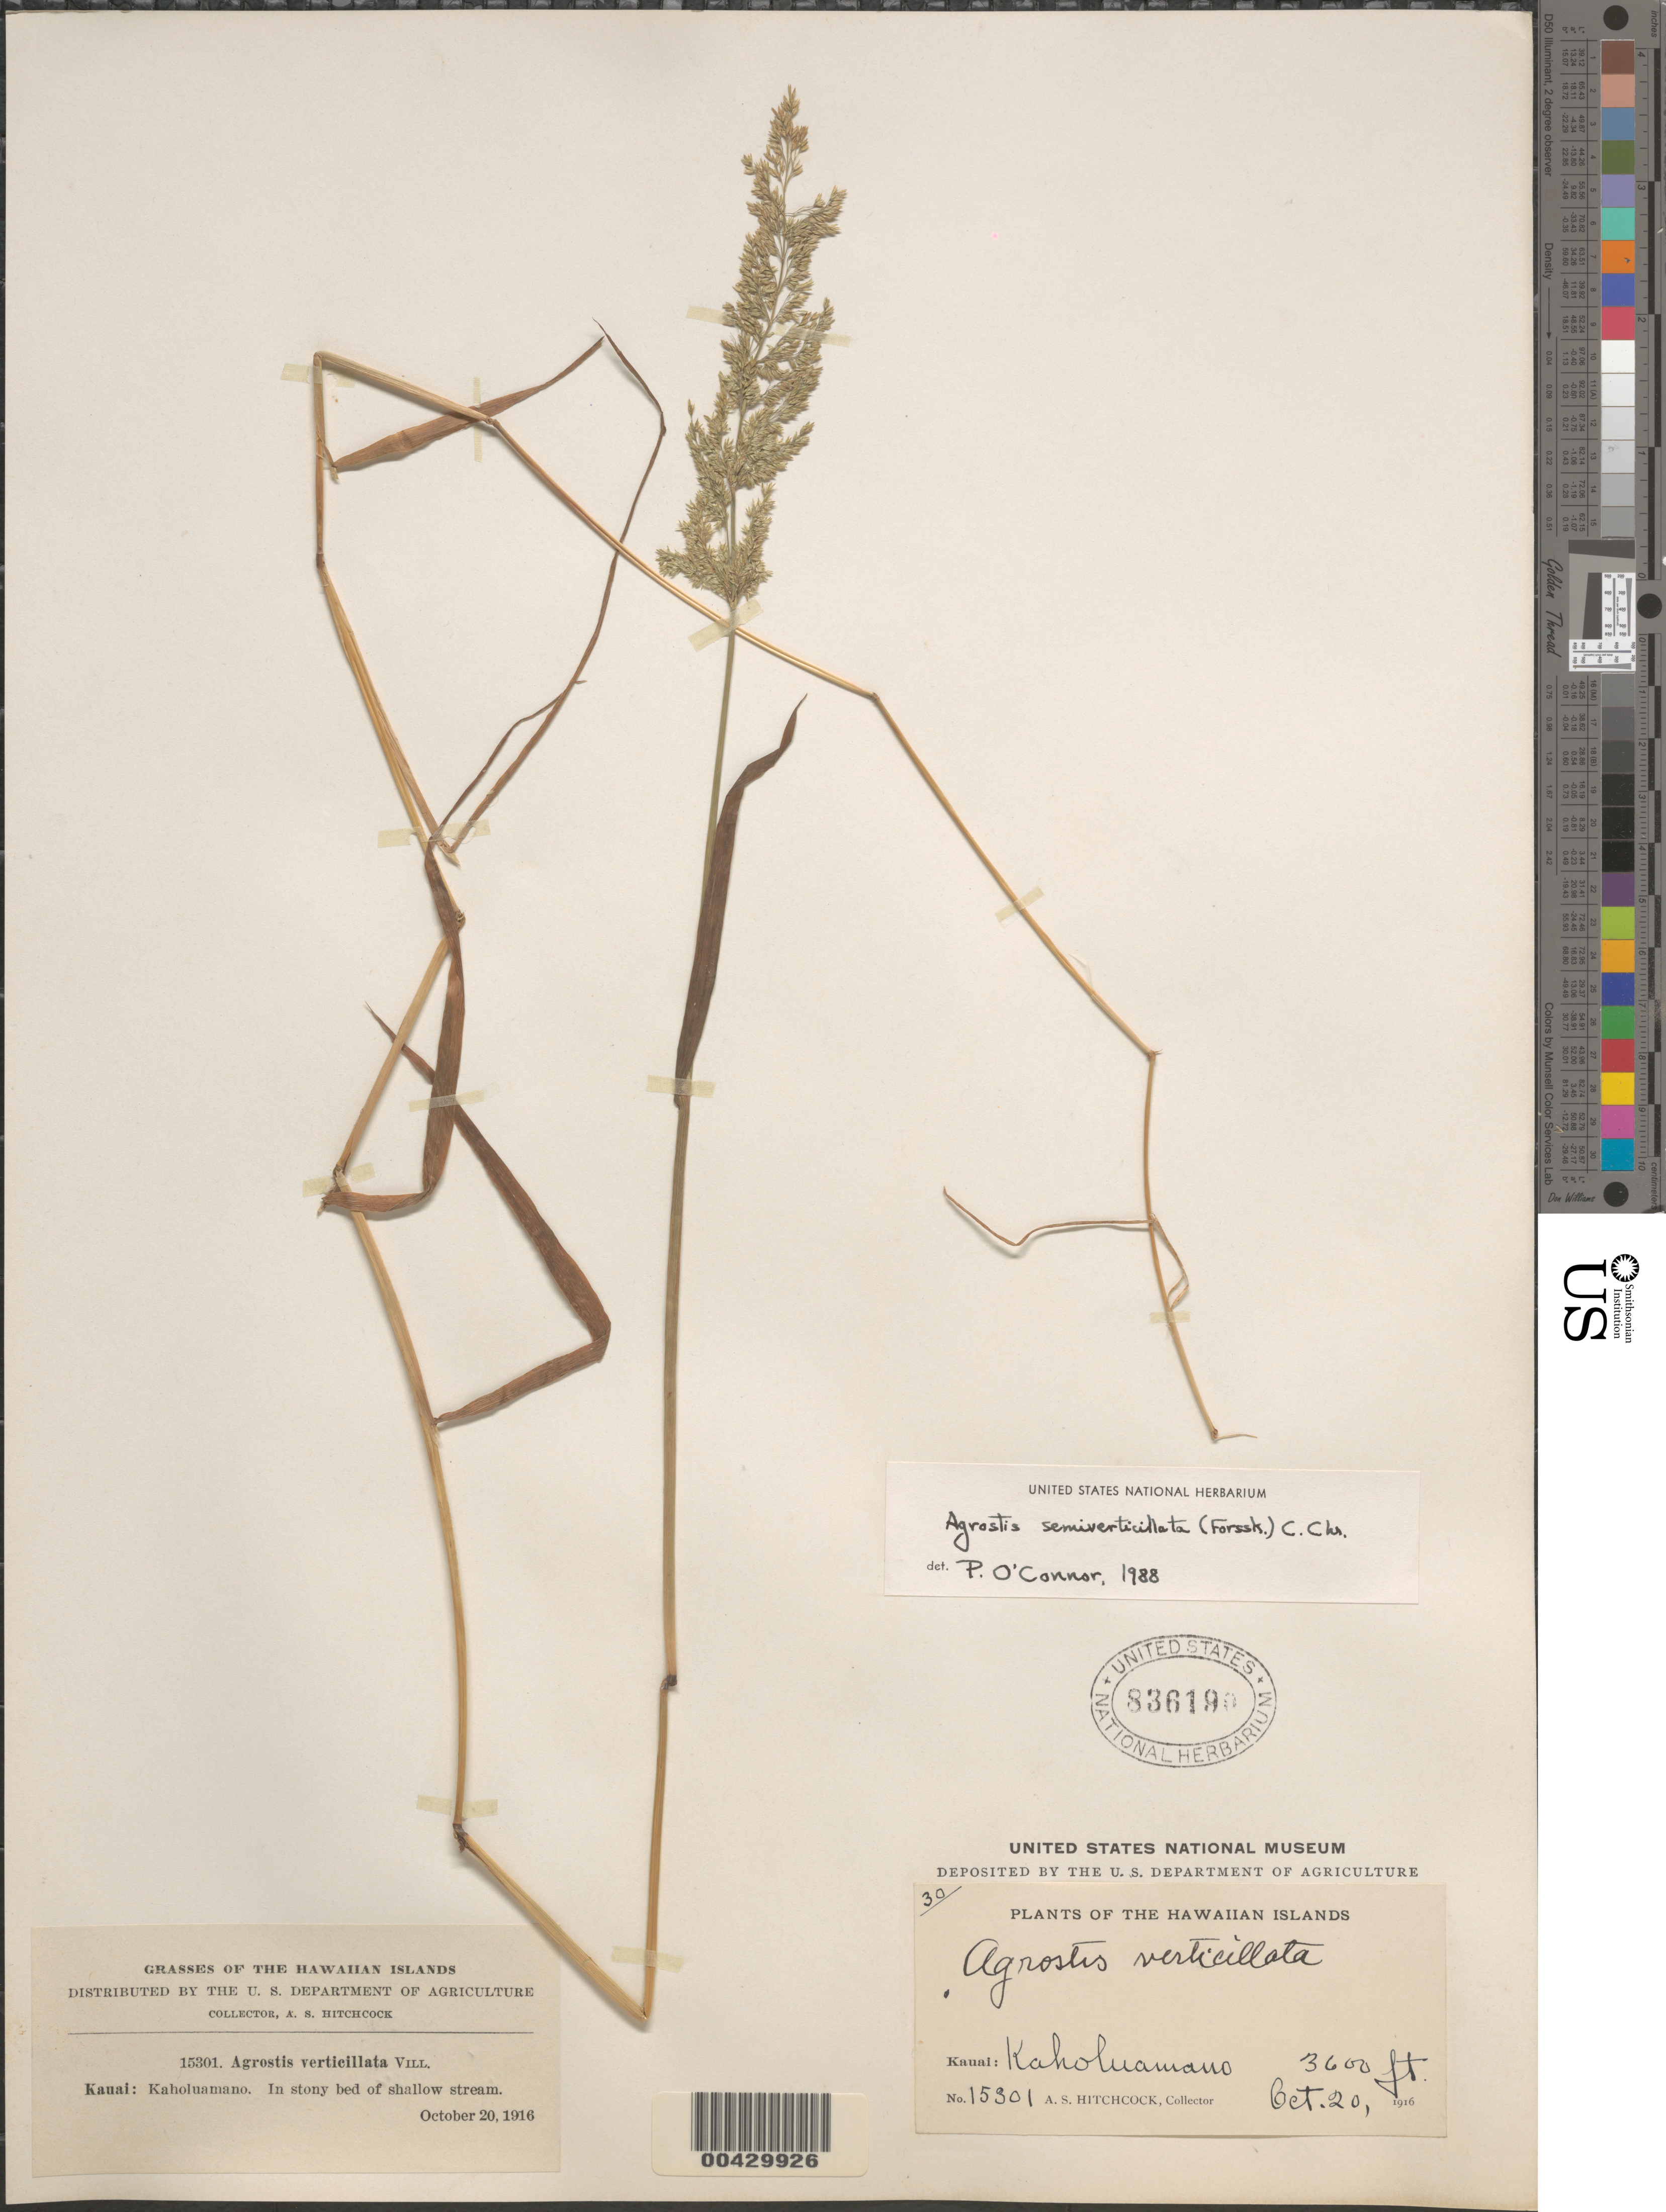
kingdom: Plantae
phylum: Tracheophyta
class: Liliopsida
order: Poales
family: Poaceae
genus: Polypogon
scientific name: Polypogon viridis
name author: (Gouan) Breistroffer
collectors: A. S. Hitchcock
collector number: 15301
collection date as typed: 20 Oct 1916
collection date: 1916-10-20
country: United States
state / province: Hawaii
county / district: Kauai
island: Kaua'i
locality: Kaholuamano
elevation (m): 1097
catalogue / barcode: US 836190